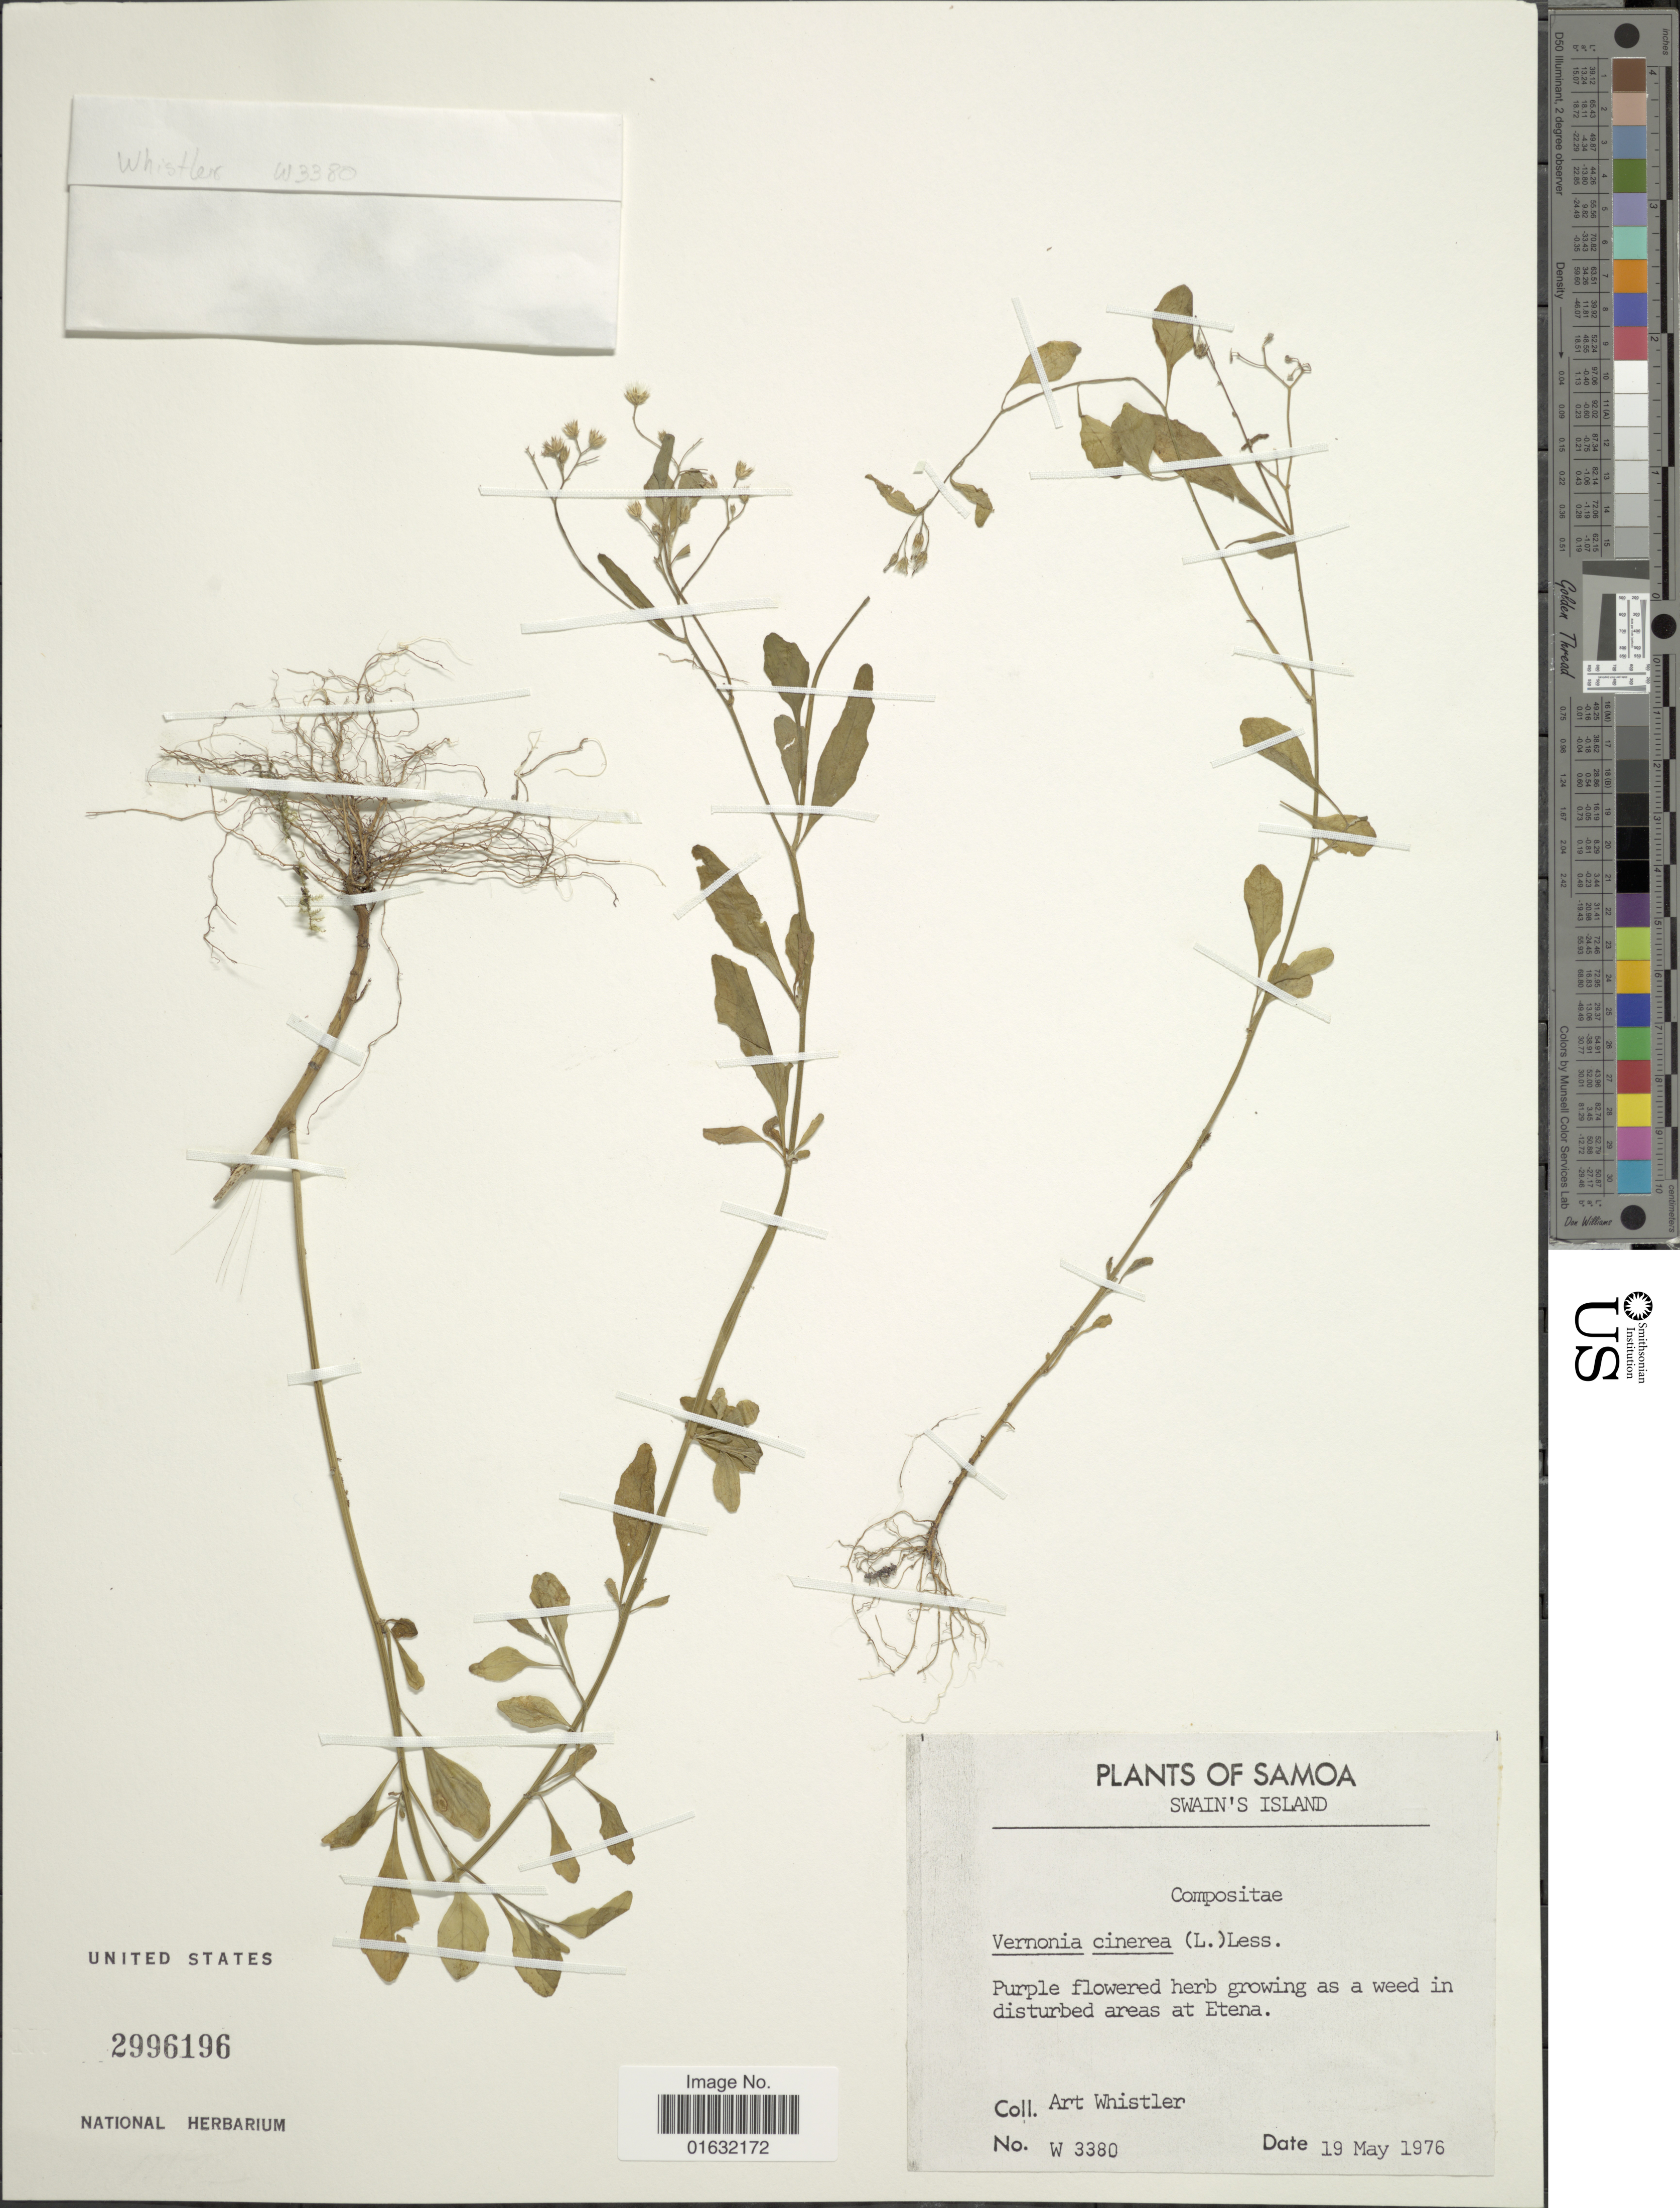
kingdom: Plantae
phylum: Tracheophyta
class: Magnoliopsida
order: Asterales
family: Asteraceae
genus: Cyanthillium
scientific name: Cyanthillium cinereum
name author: (L.) H. Rob.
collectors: A. Whistler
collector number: W 3380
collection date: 1976-05-19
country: American Samoa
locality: Swain's Island,areas at Etena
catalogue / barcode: US 2996196